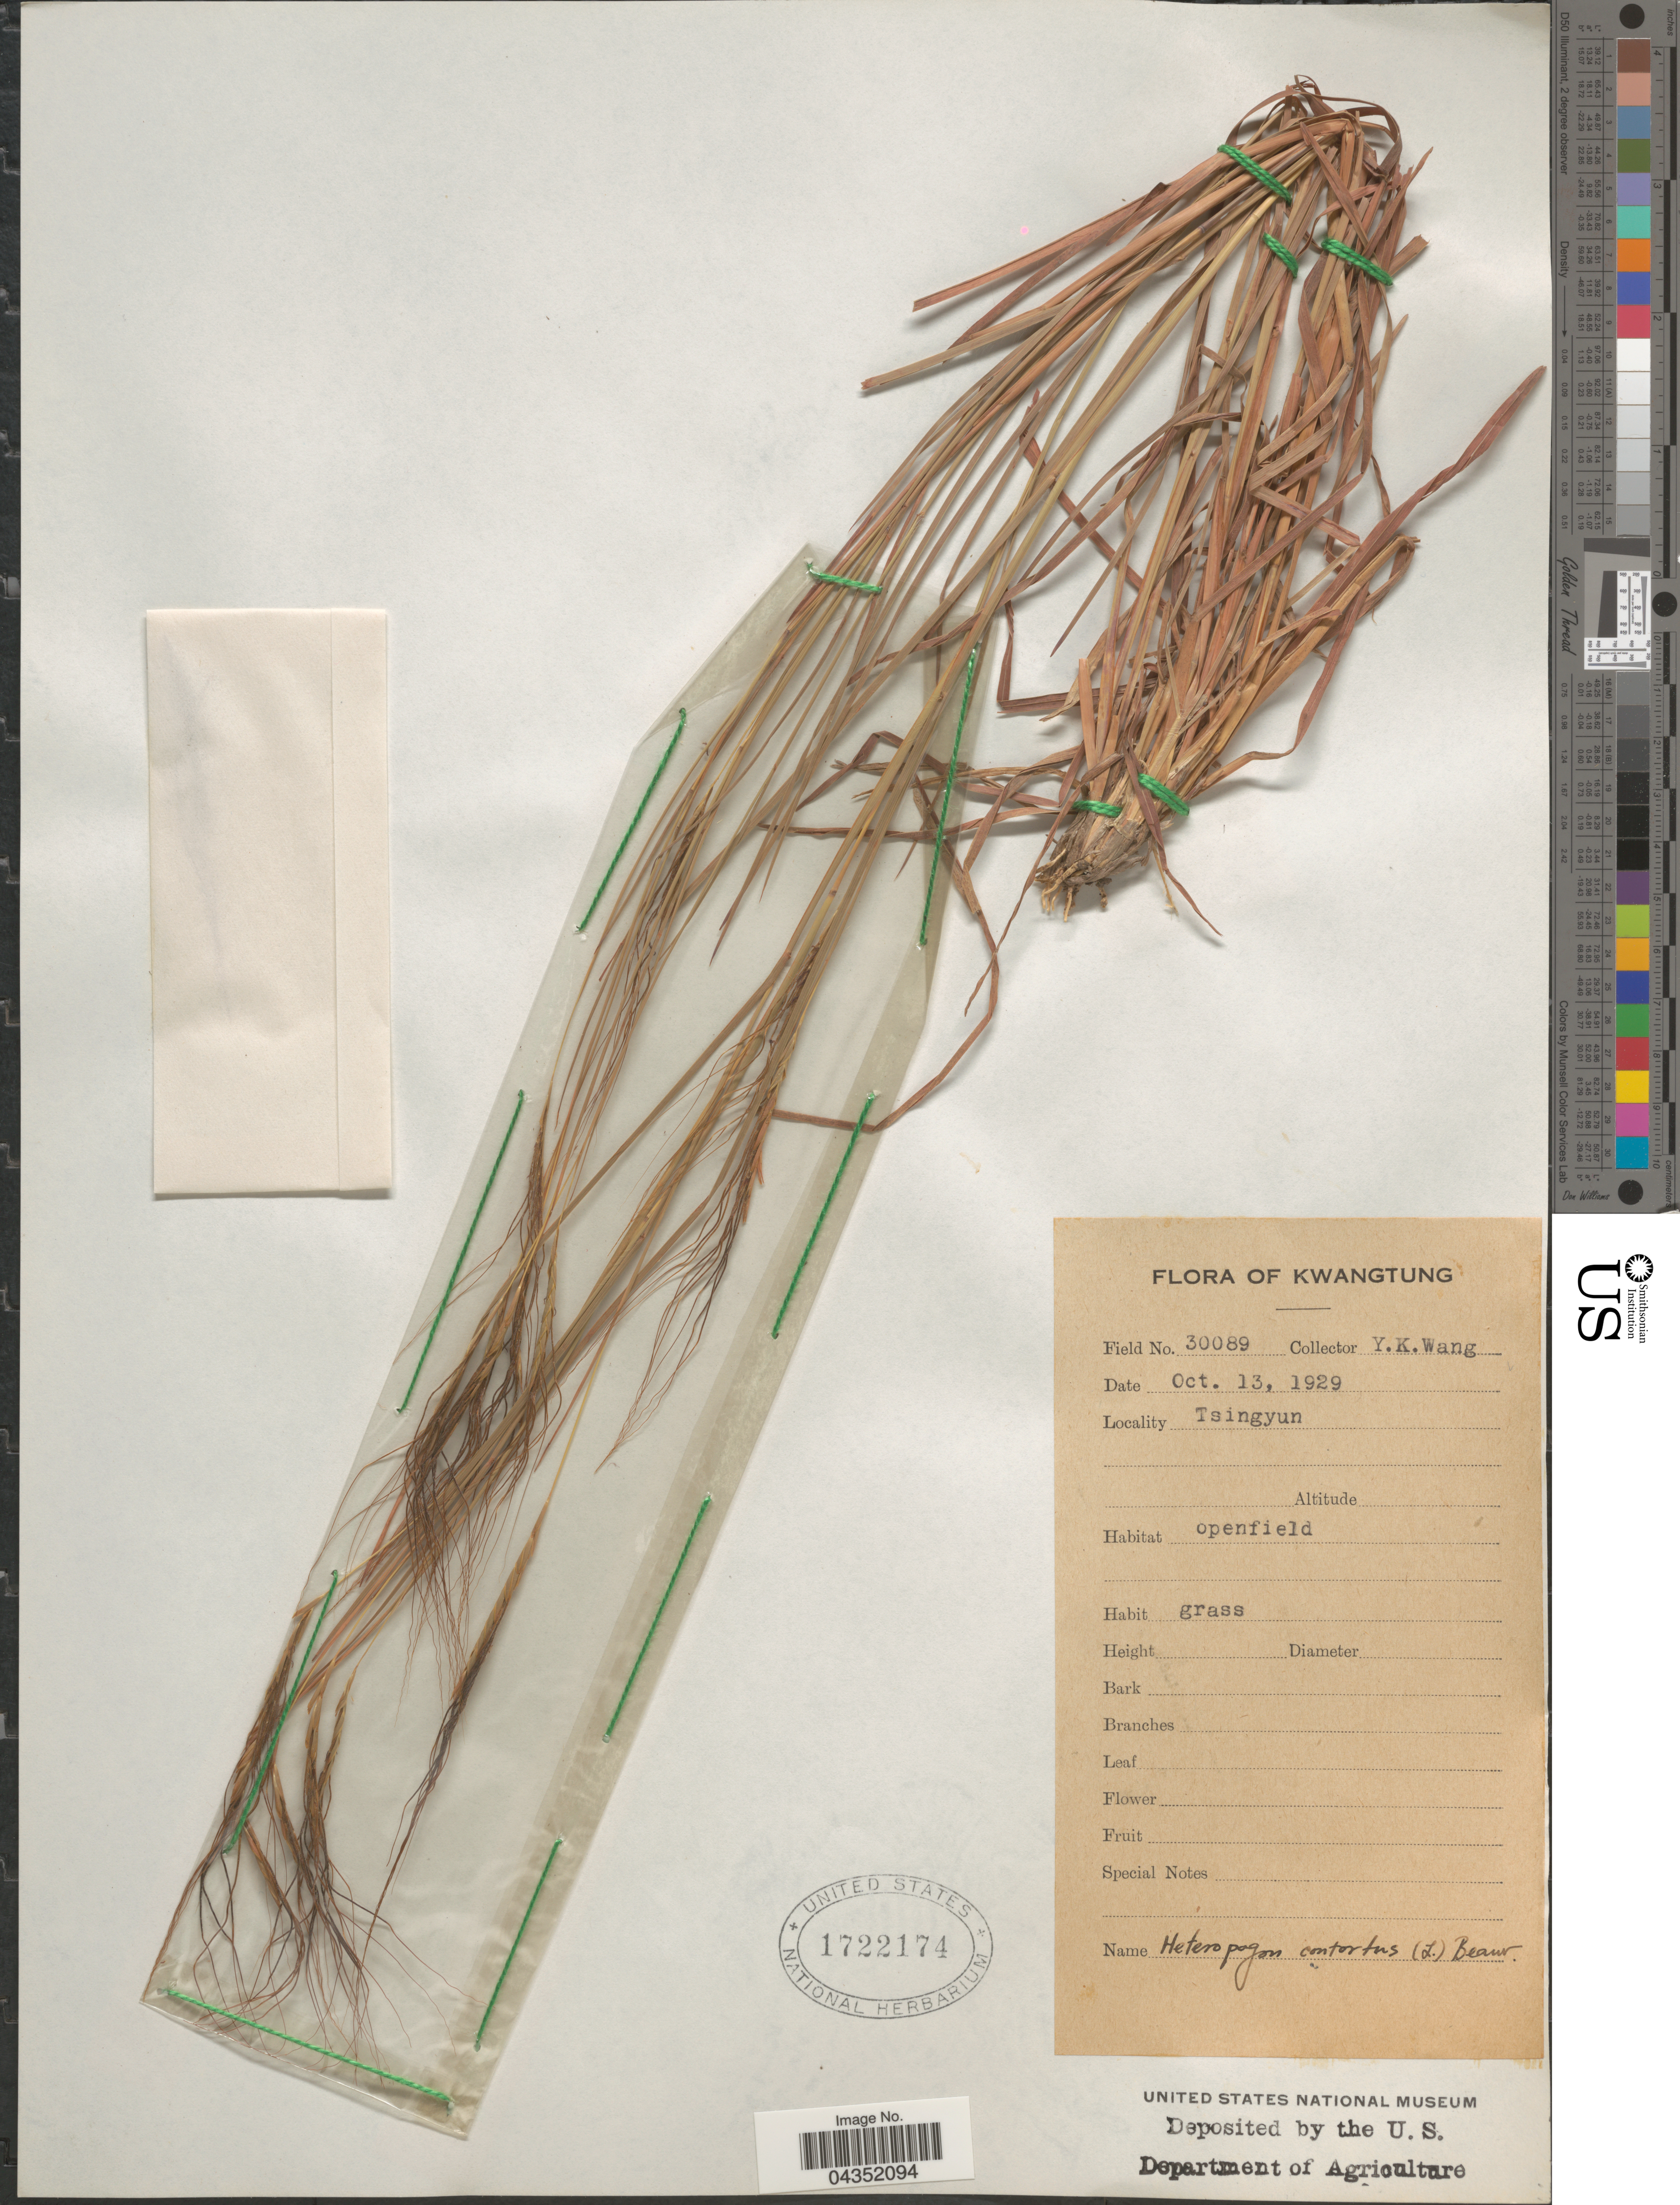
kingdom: Plantae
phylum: Tracheophyta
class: Liliopsida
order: Poales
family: Poaceae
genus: Heteropogon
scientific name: Heteropogon contortus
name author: (L.) P. Beauv. ex Roem. & Schult.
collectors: Y. Wang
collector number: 30089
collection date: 1929-10-13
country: China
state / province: Guangdong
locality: Kwangtung. Tsingyun.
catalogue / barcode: US 1722174